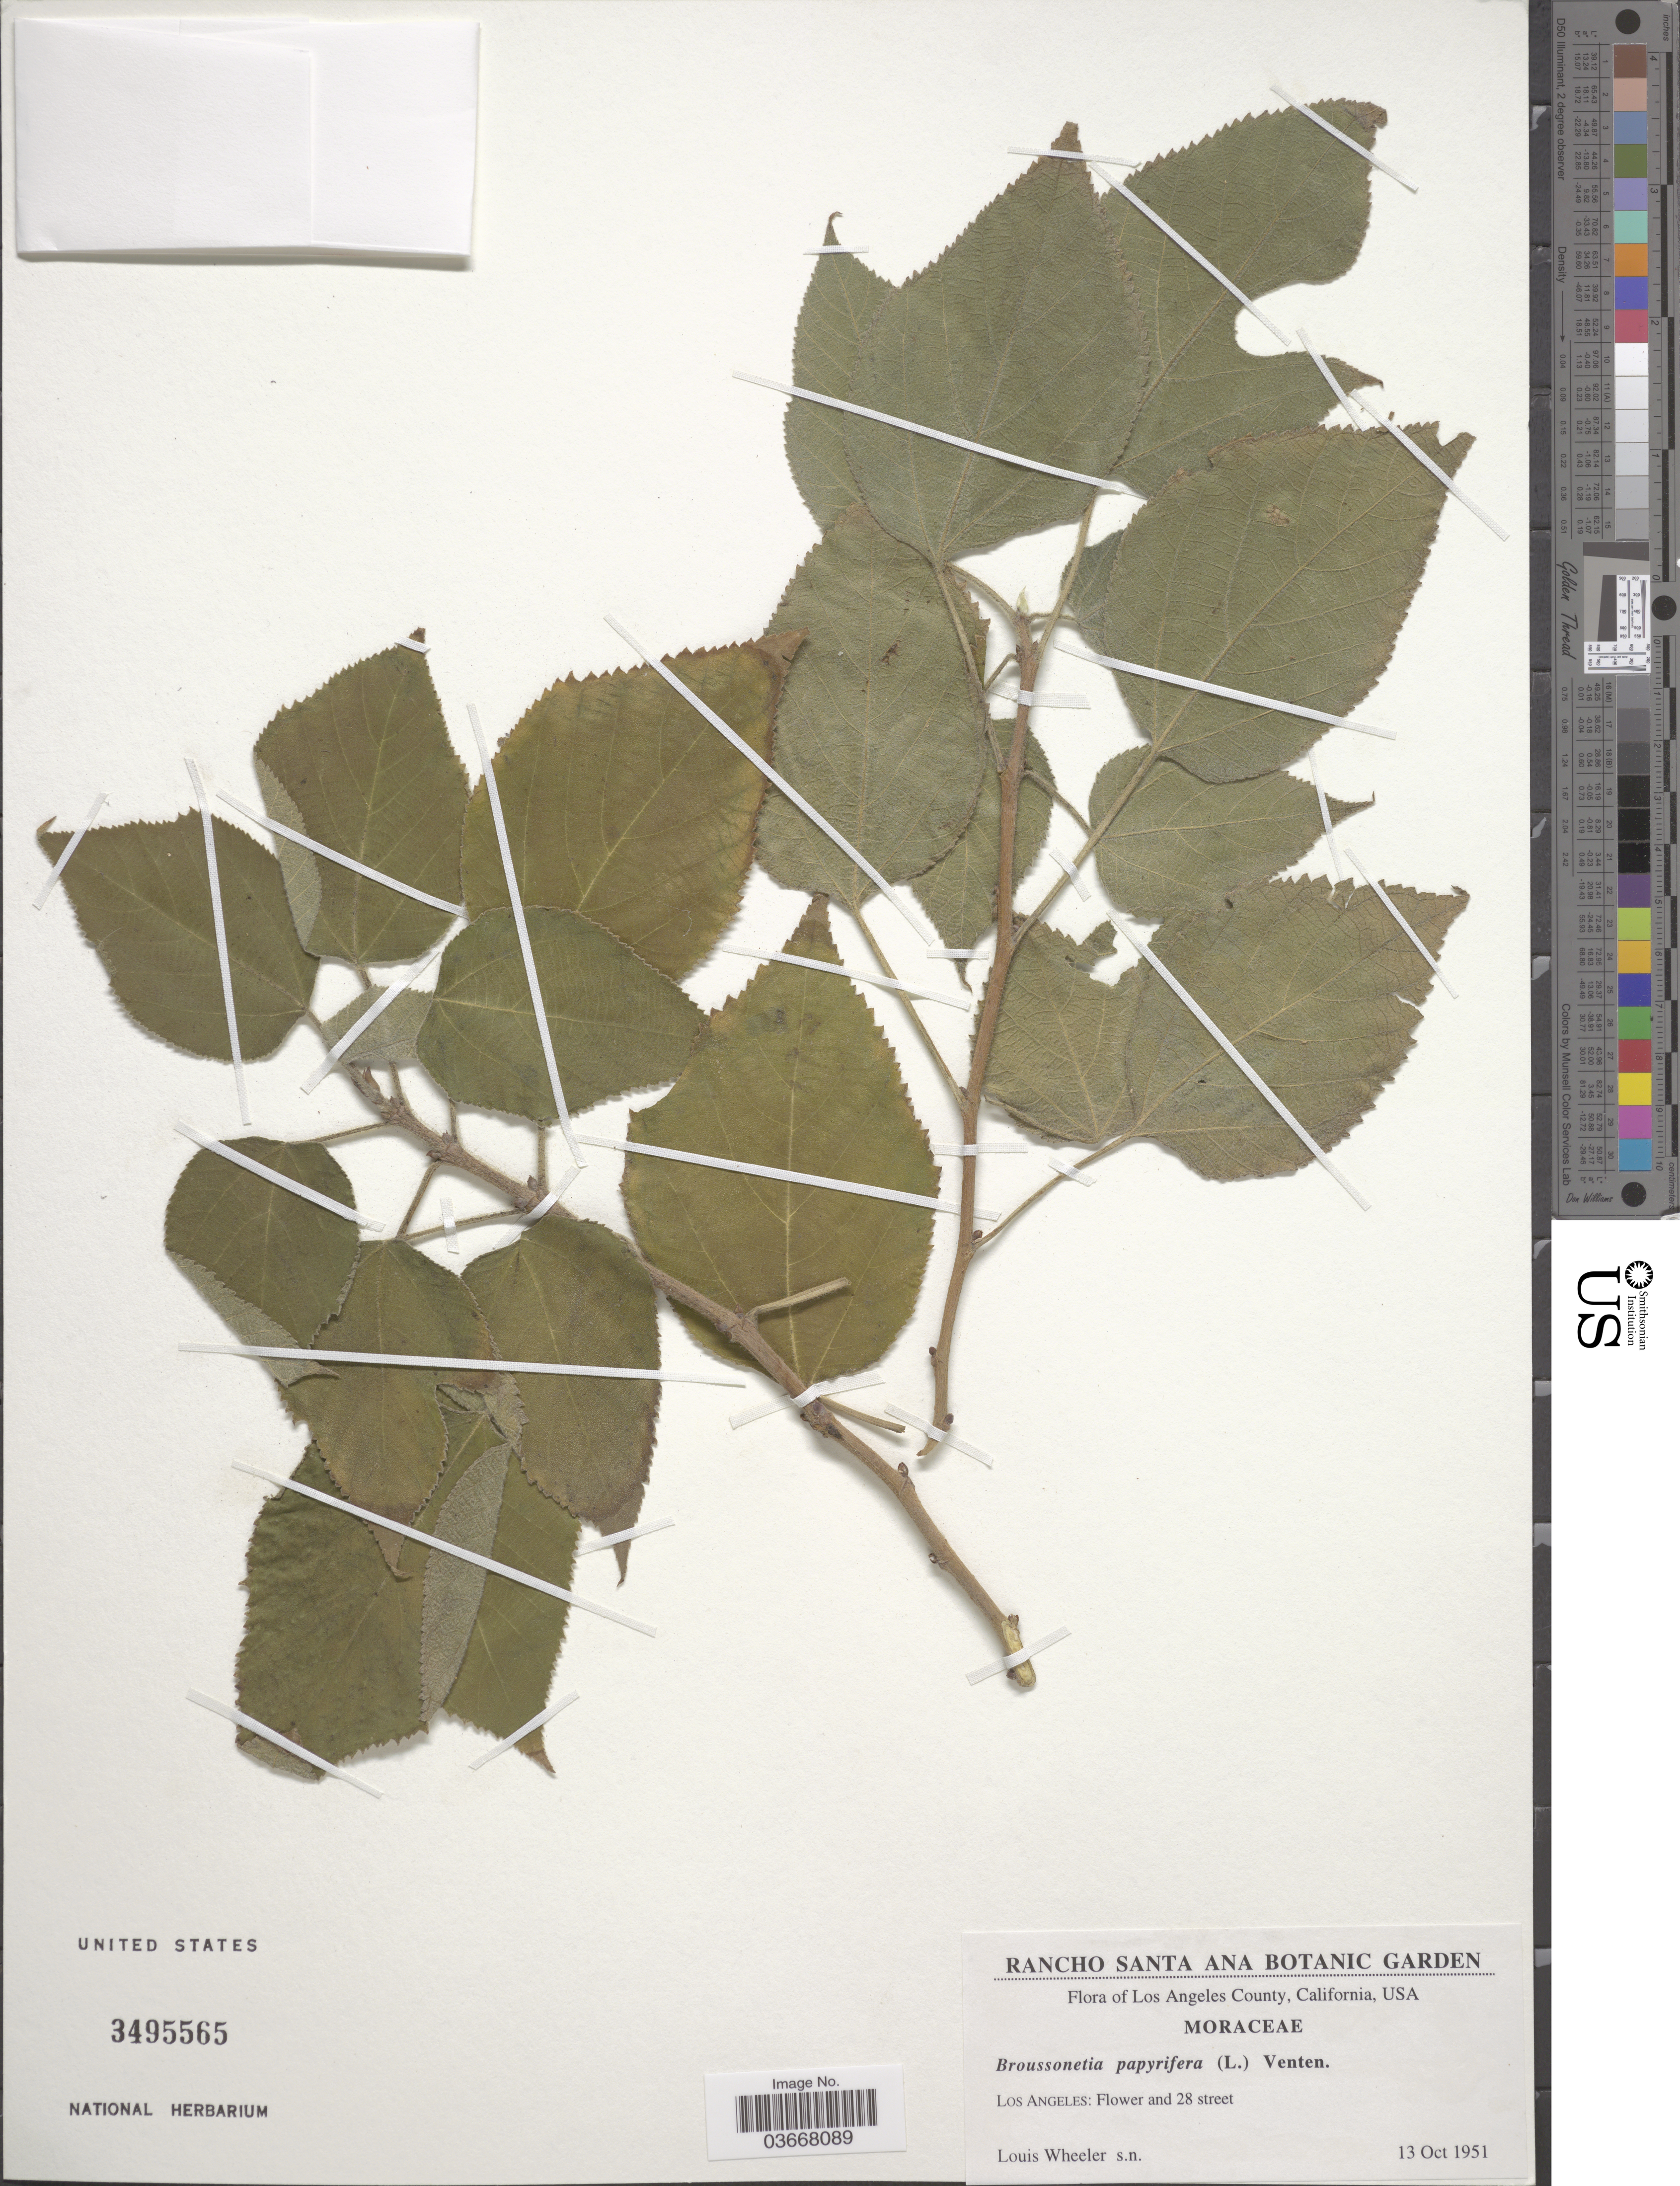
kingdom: Plantae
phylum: Tracheophyta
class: Magnoliopsida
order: Rosales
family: Moraceae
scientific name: Broussoneta papyrifera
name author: (L.) L'Hér. ex Vent.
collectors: L. C. Wheeler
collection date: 1951-10-13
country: United States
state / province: California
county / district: Los Angeles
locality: Los Angeles County, USA. Los Angeles: Flower and 28 street.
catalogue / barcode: US 3495565